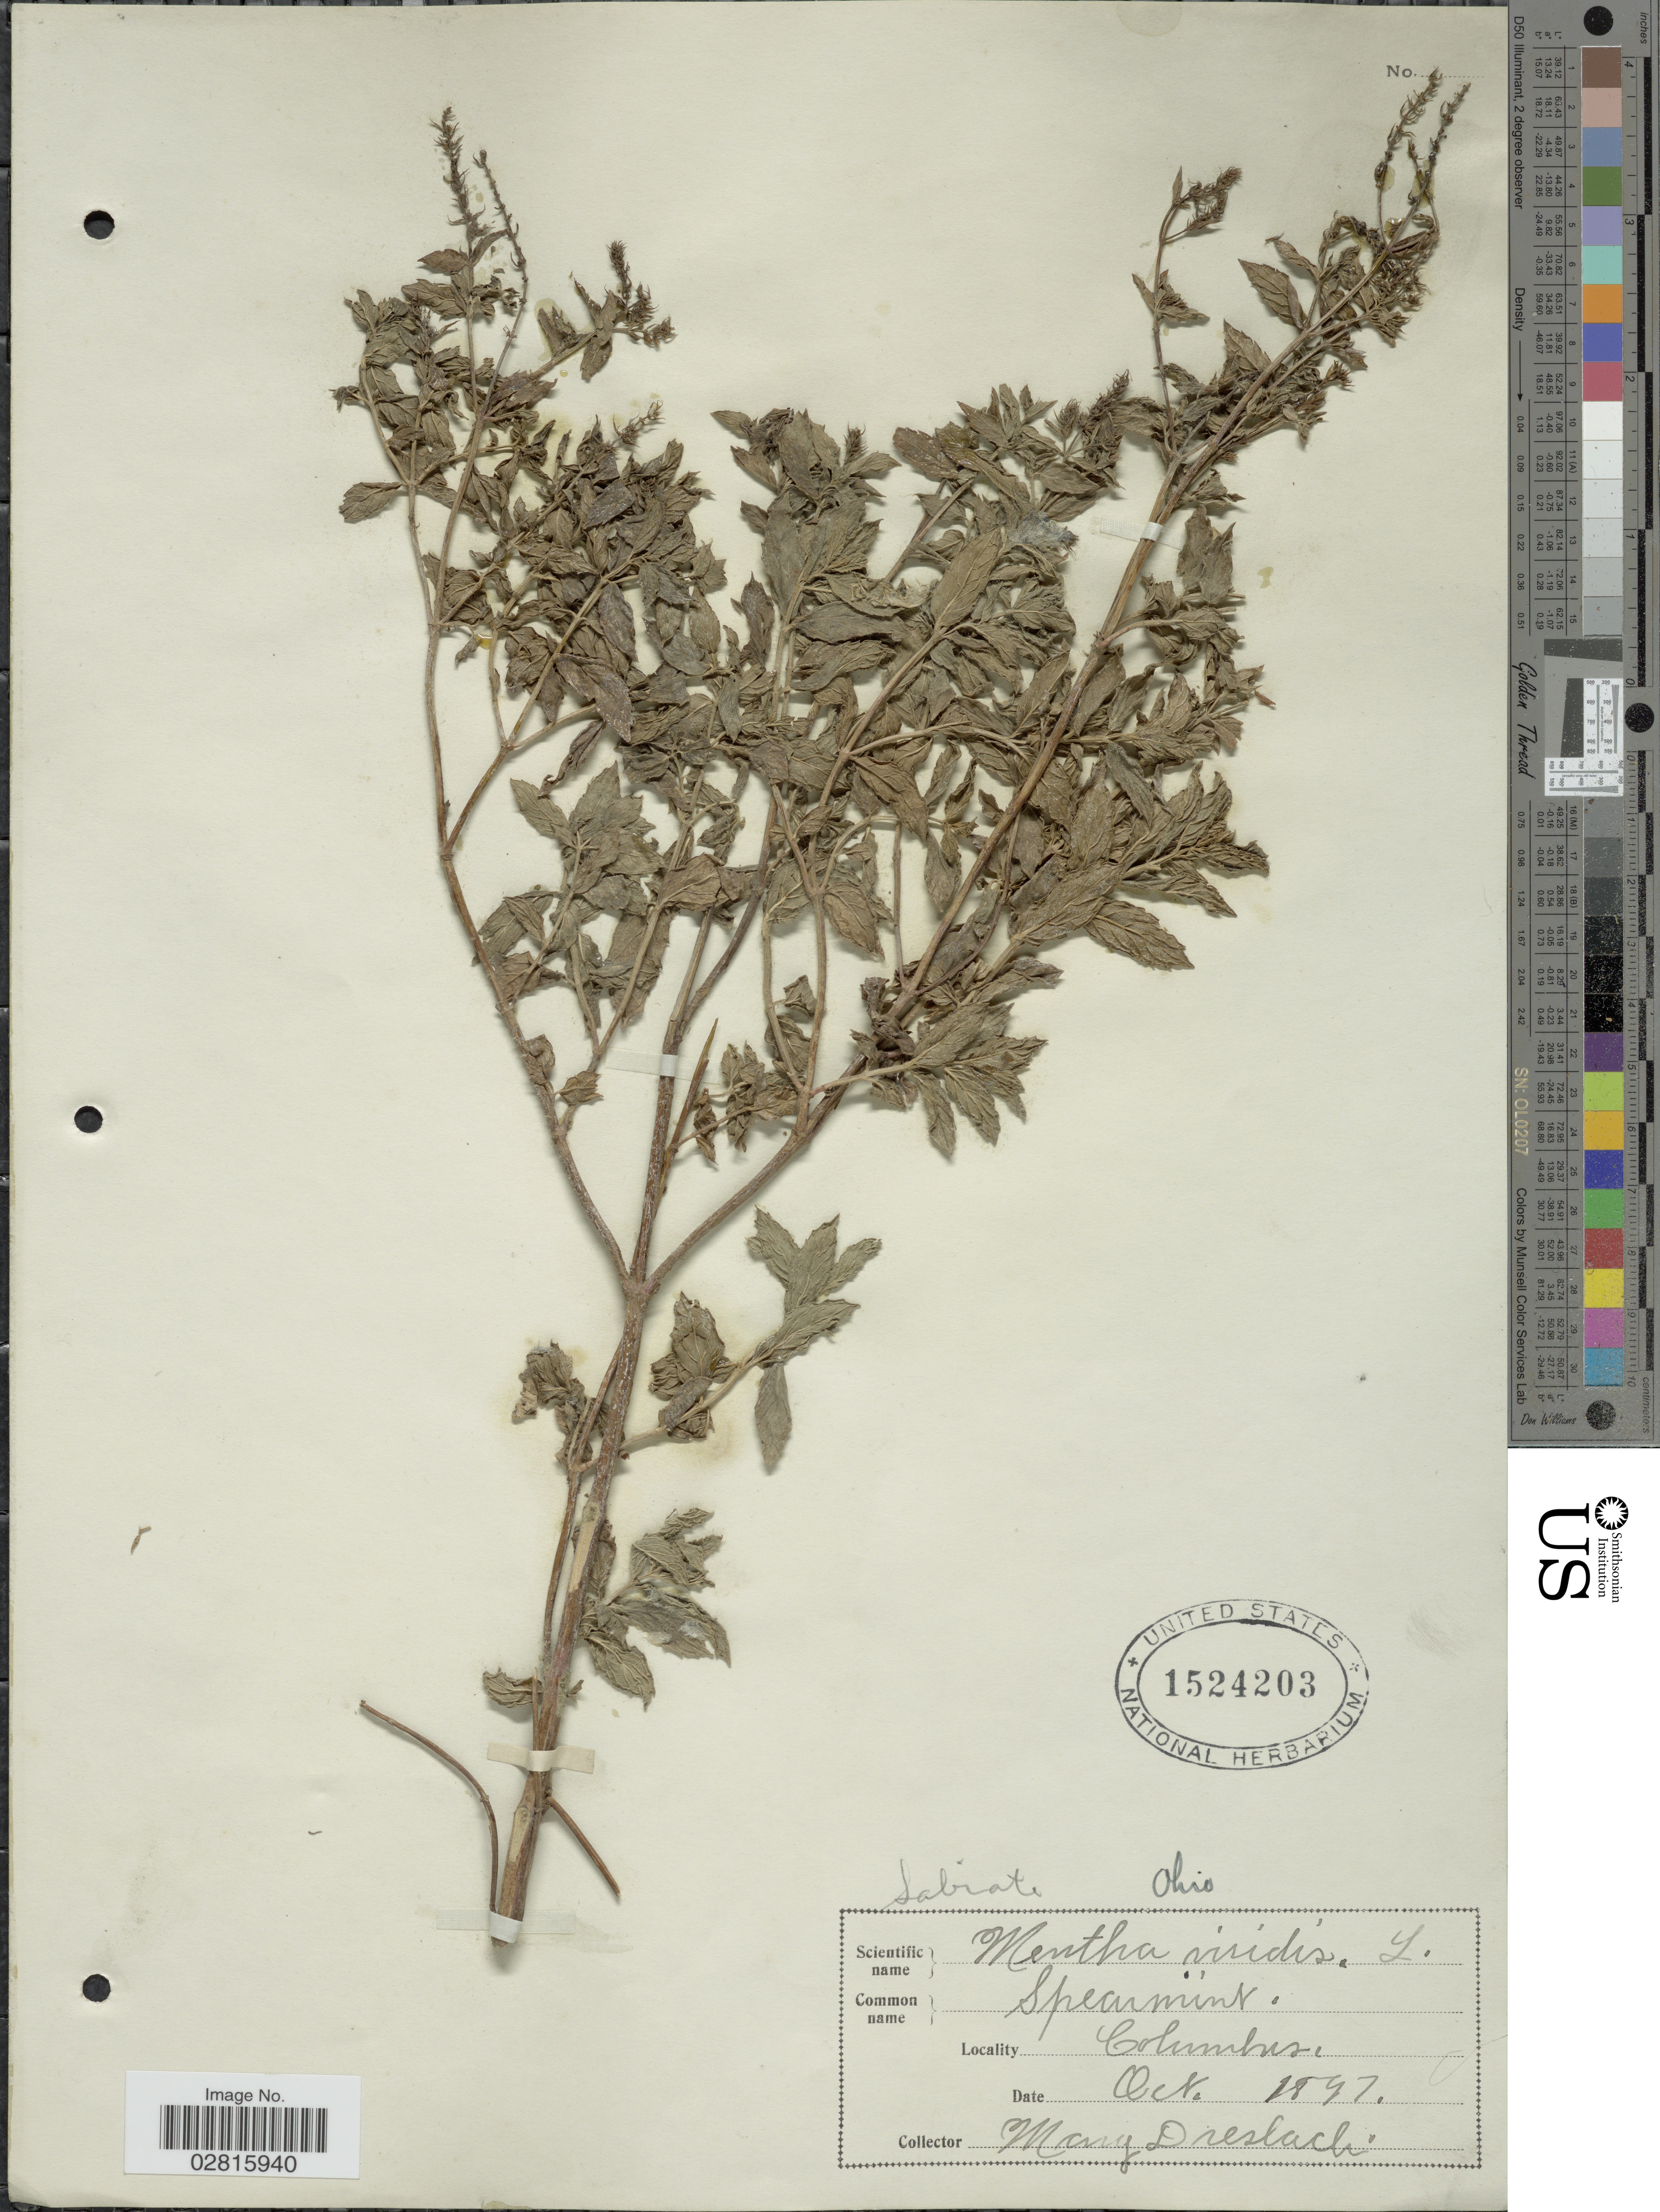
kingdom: Plantae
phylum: Tracheophyta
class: Magnoliopsida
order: Lamiales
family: Lamiaceae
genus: Mentha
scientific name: Mentha viridis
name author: (L.) L.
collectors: M. Dreslach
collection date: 1897-10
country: United States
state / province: Ohio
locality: Columbus.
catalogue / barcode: US 1524203